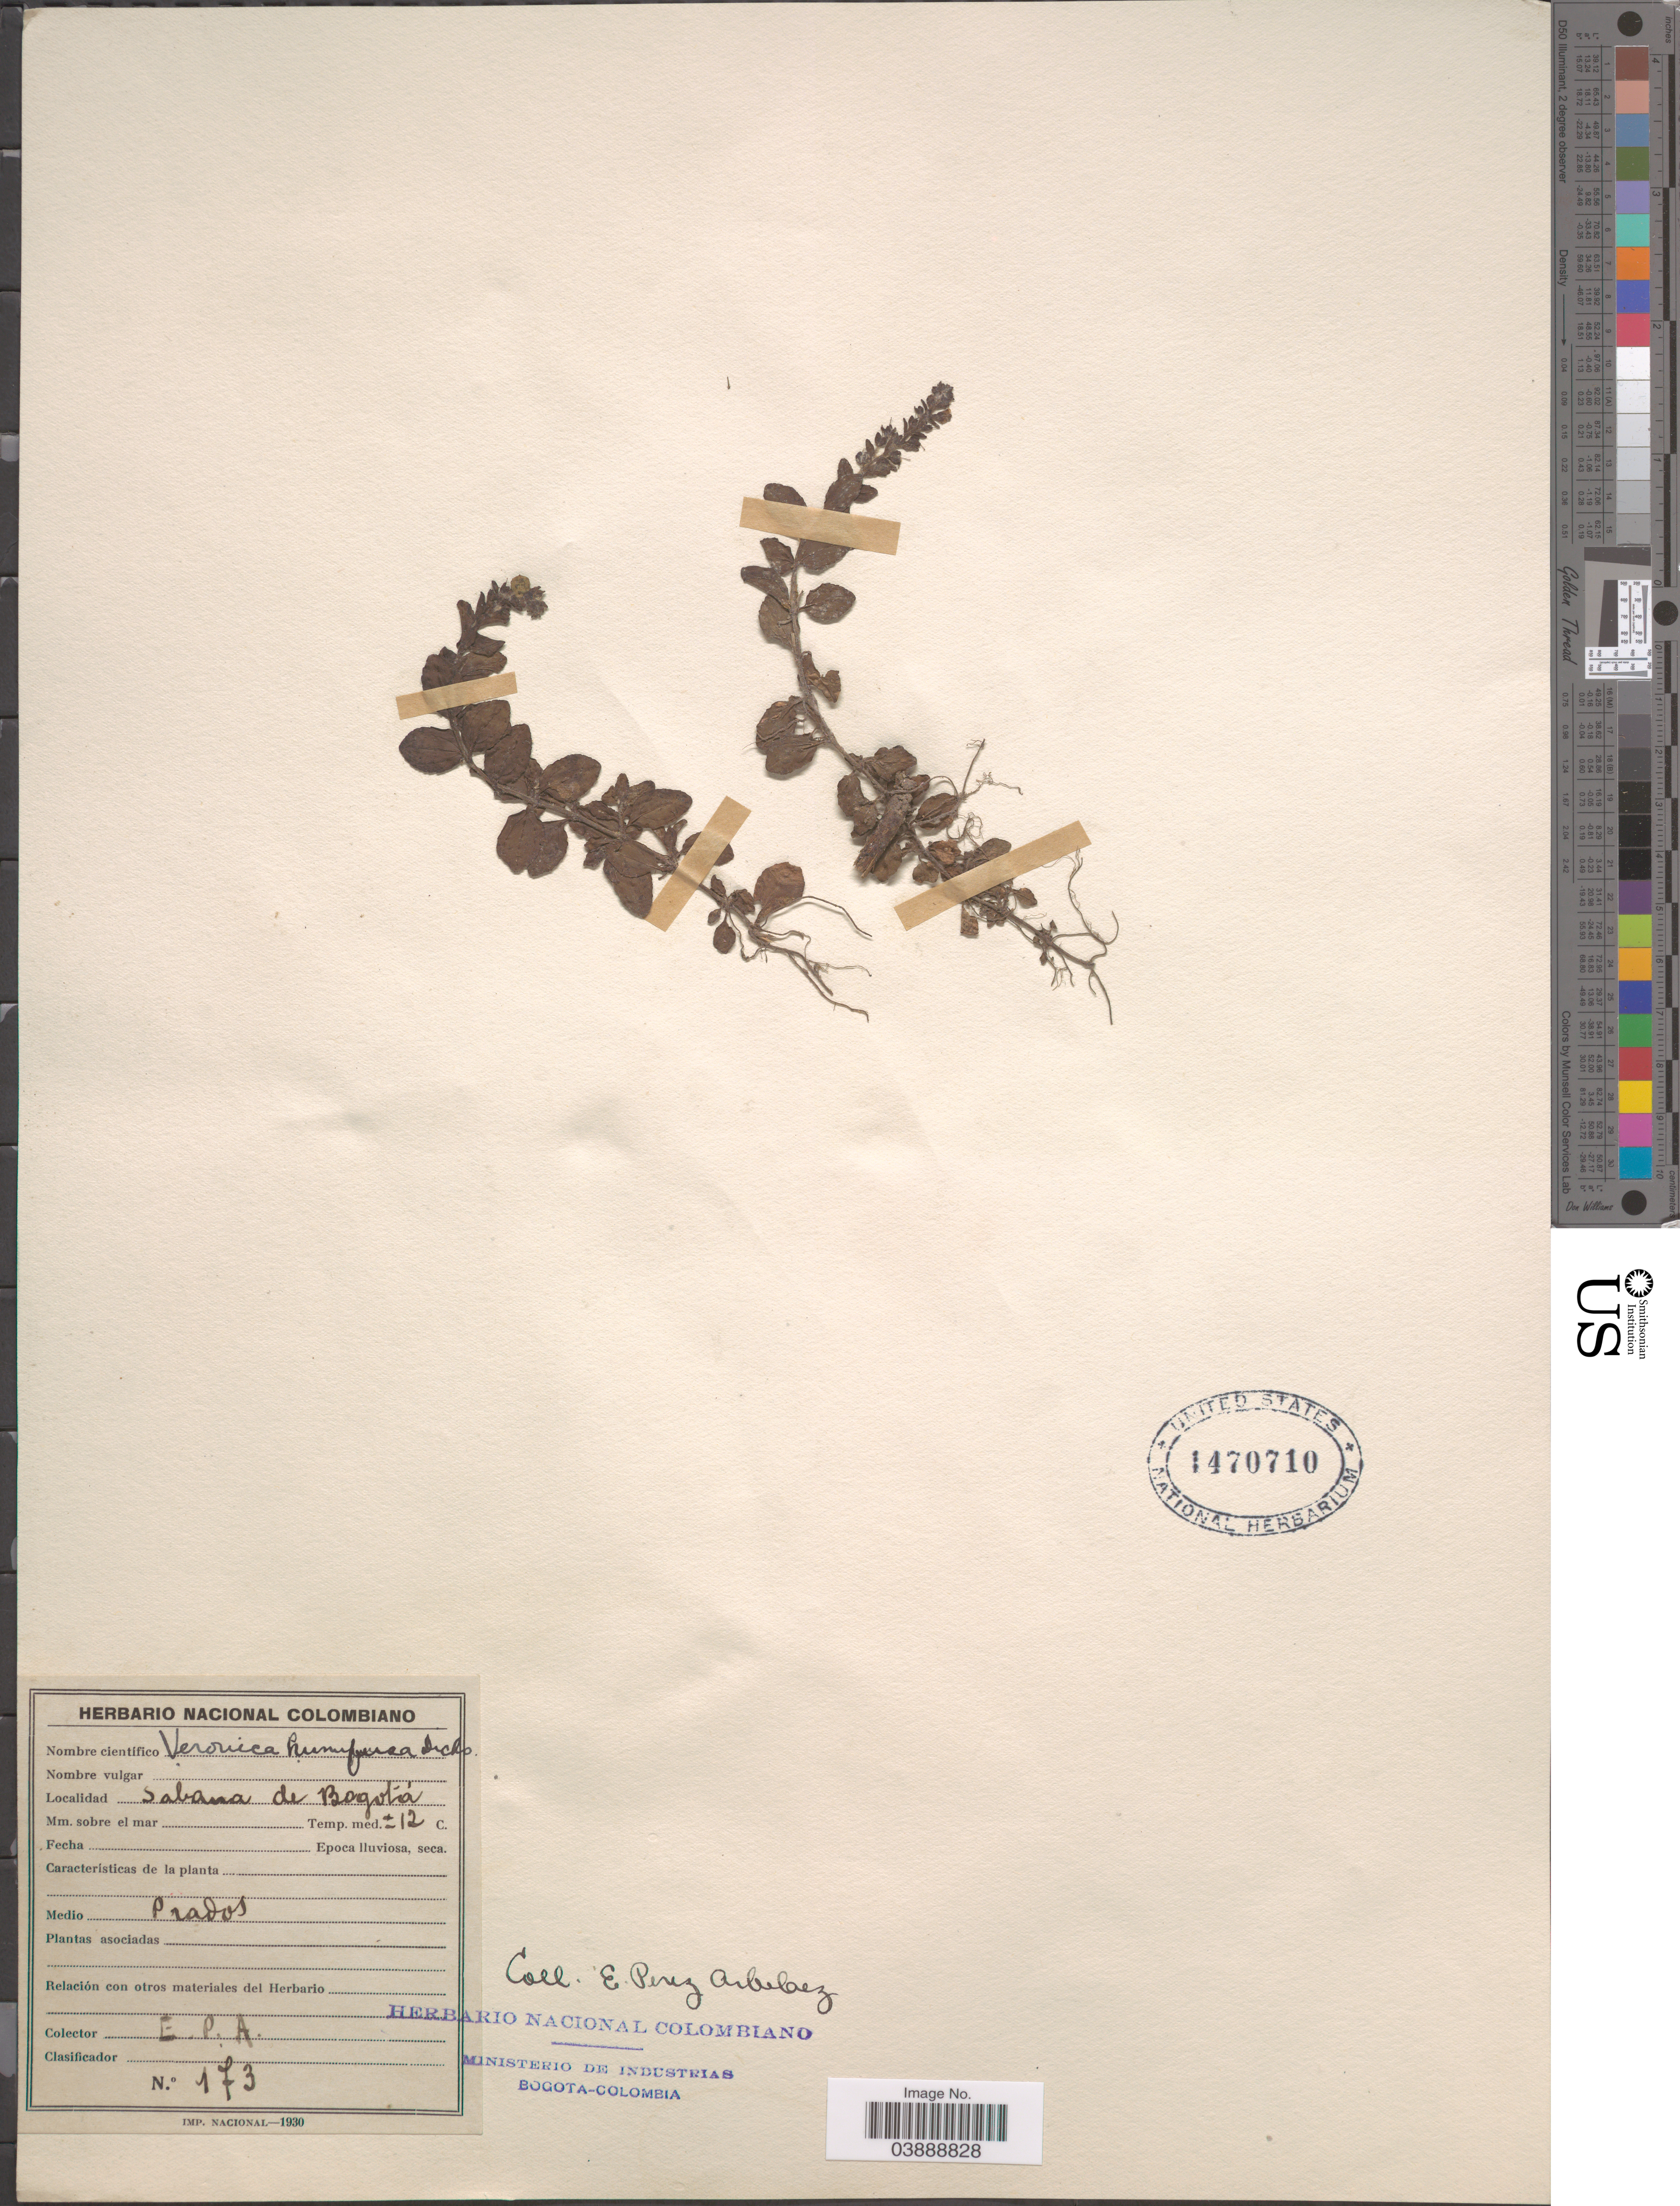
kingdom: Plantae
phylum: Tracheophyta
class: Magnoliopsida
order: Lamiales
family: Plantaginaceae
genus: Veronica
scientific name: Veronica serpyllifolia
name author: L.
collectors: E. Pérez Arbeláez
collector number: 173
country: Colombia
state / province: Bogota D.C.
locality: Sabana de Bogotá.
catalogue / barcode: US 1470710